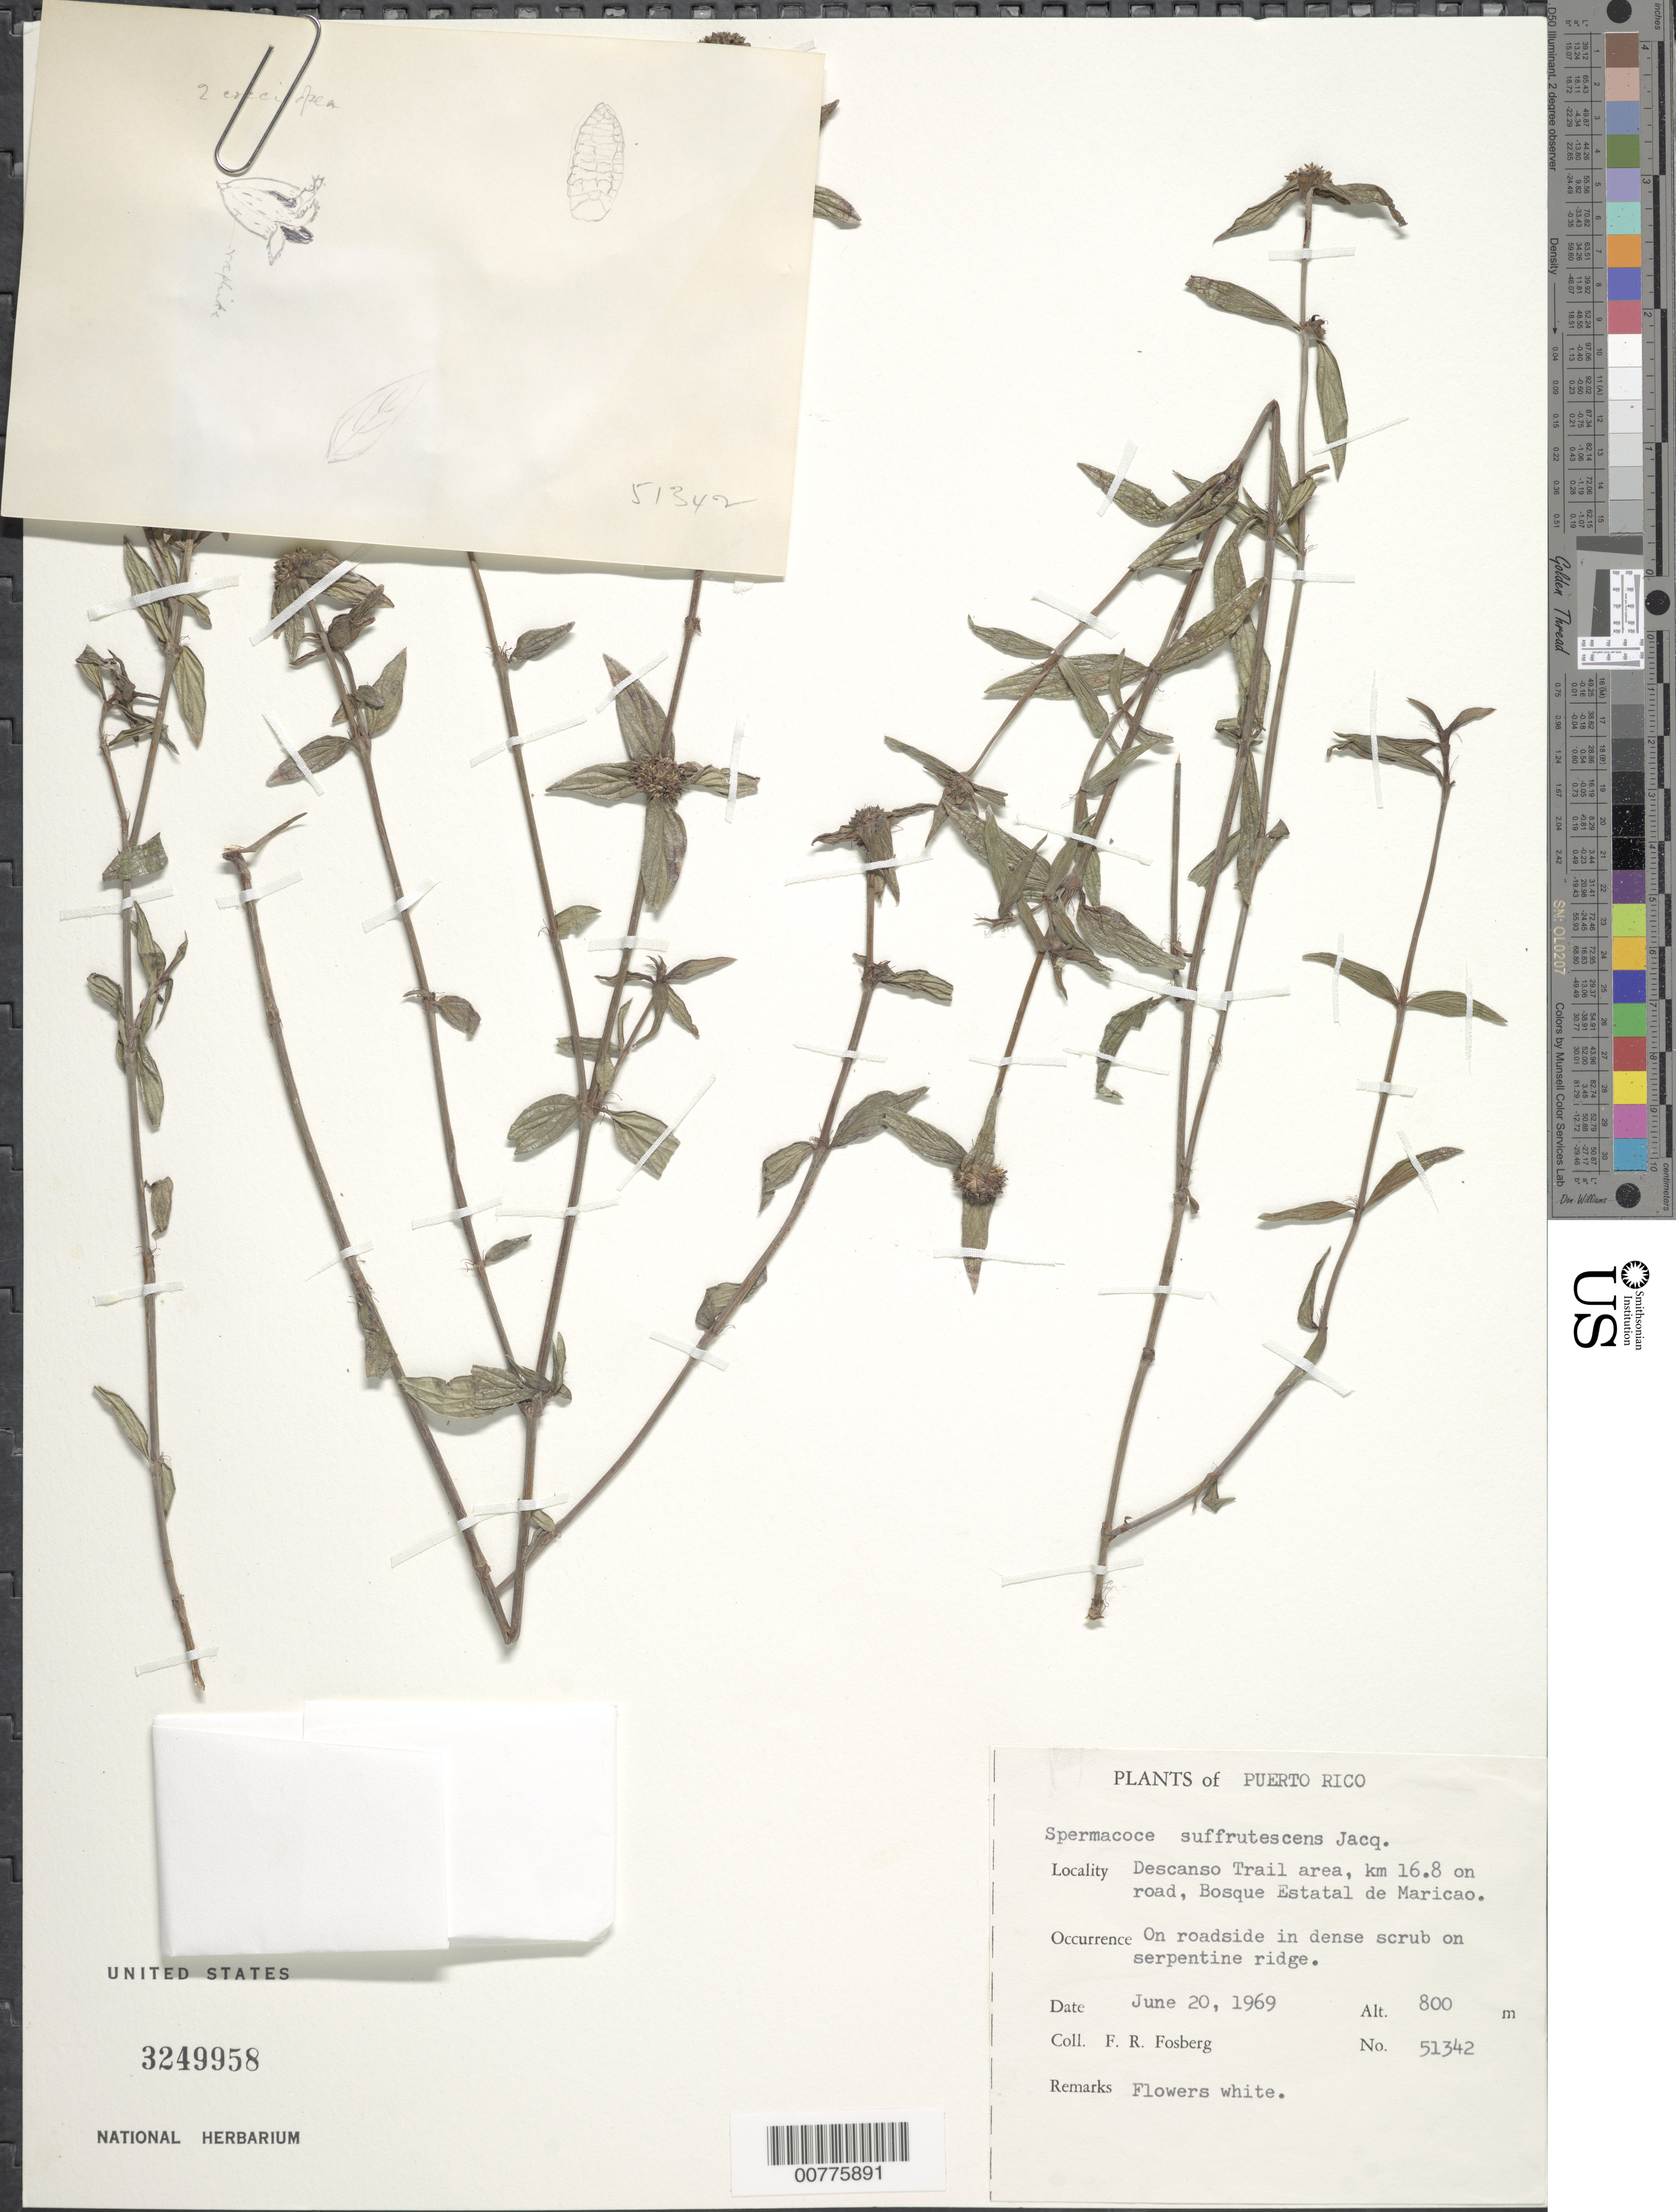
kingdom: Plantae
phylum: Tracheophyta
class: Magnoliopsida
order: Gentianales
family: Rubiaceae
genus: Spermacoce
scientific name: Spermacoce remota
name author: Lam.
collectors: F. R. Fosberg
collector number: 51342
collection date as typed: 20 Jun 1969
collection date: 1969-06-20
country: Puerto Rico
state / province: Maricao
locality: Descanso Trail area, km 16.8 on road, Bosque Estatal de Maricao. On roadside in serpentine ridge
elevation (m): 800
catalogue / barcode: US 3249958